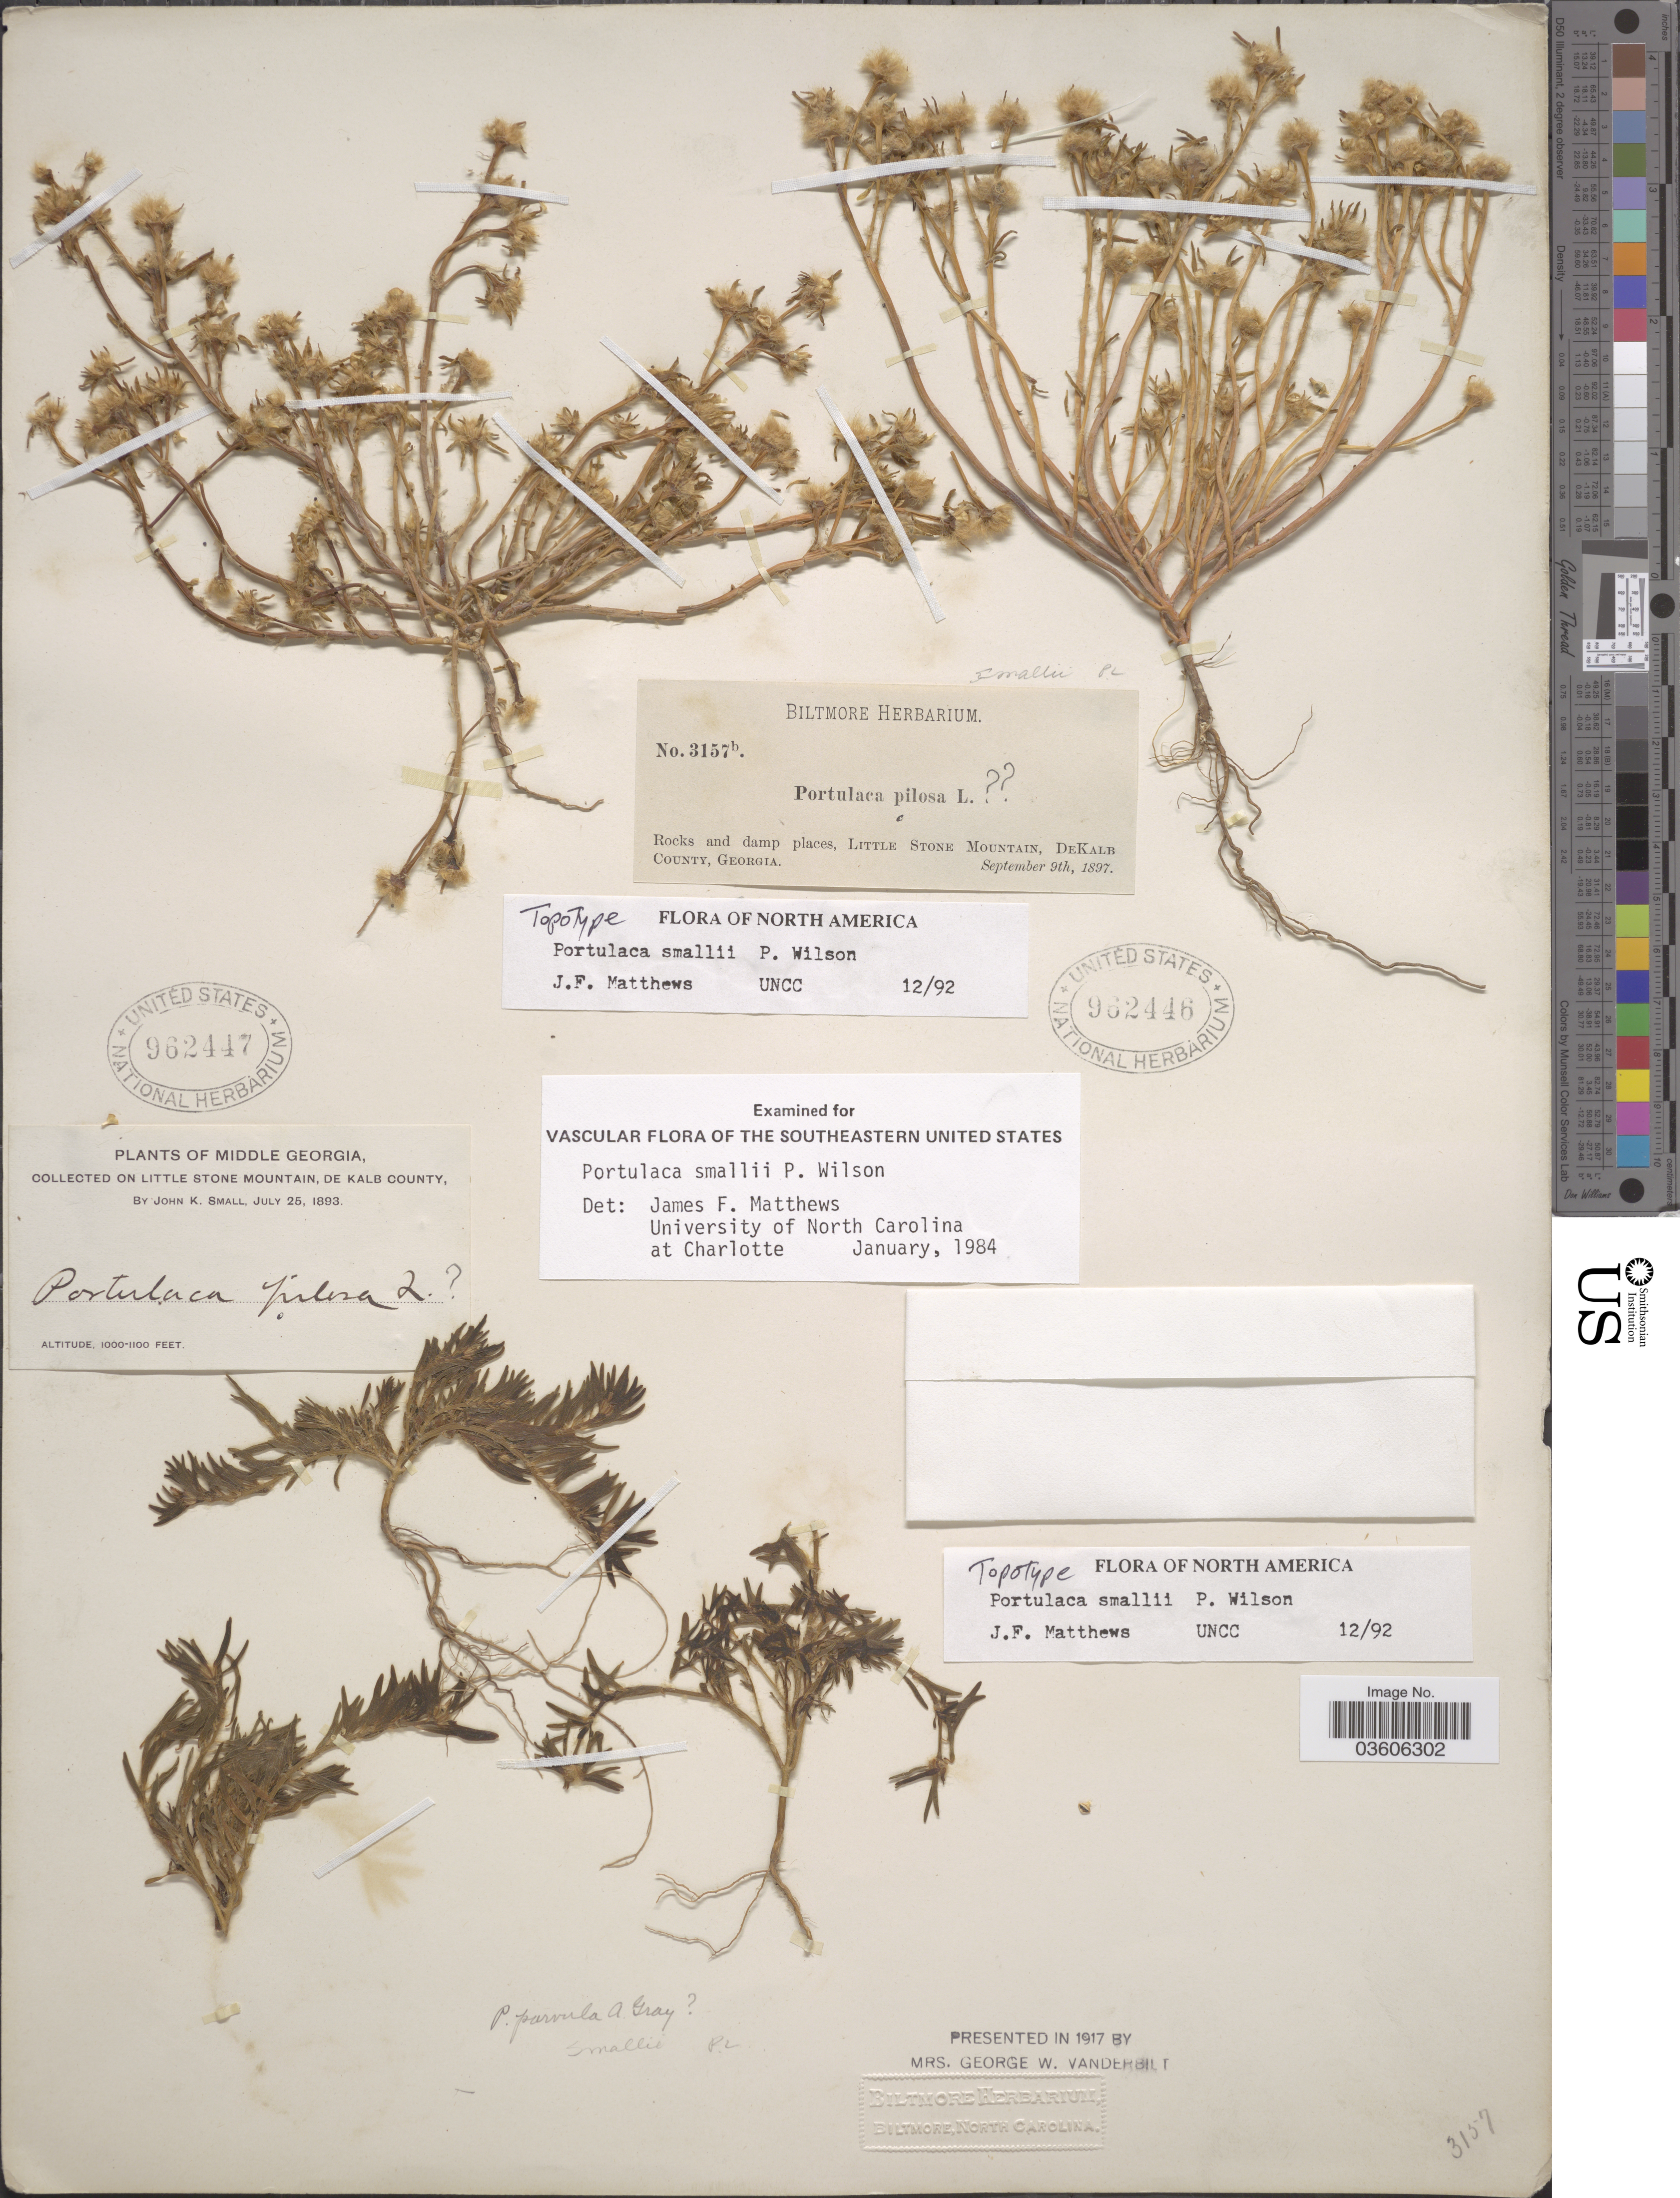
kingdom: Plantae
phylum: Tracheophyta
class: Magnoliopsida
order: Caryophyllales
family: Portulacaceae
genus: Portulaca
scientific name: Portulaca smallii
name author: P. Wilson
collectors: J. K. Small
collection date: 1893-07-25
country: United States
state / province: Georgia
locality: Middle Georgia. On Little Stone Mountain, De Kalb County.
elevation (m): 305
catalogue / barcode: US 962447